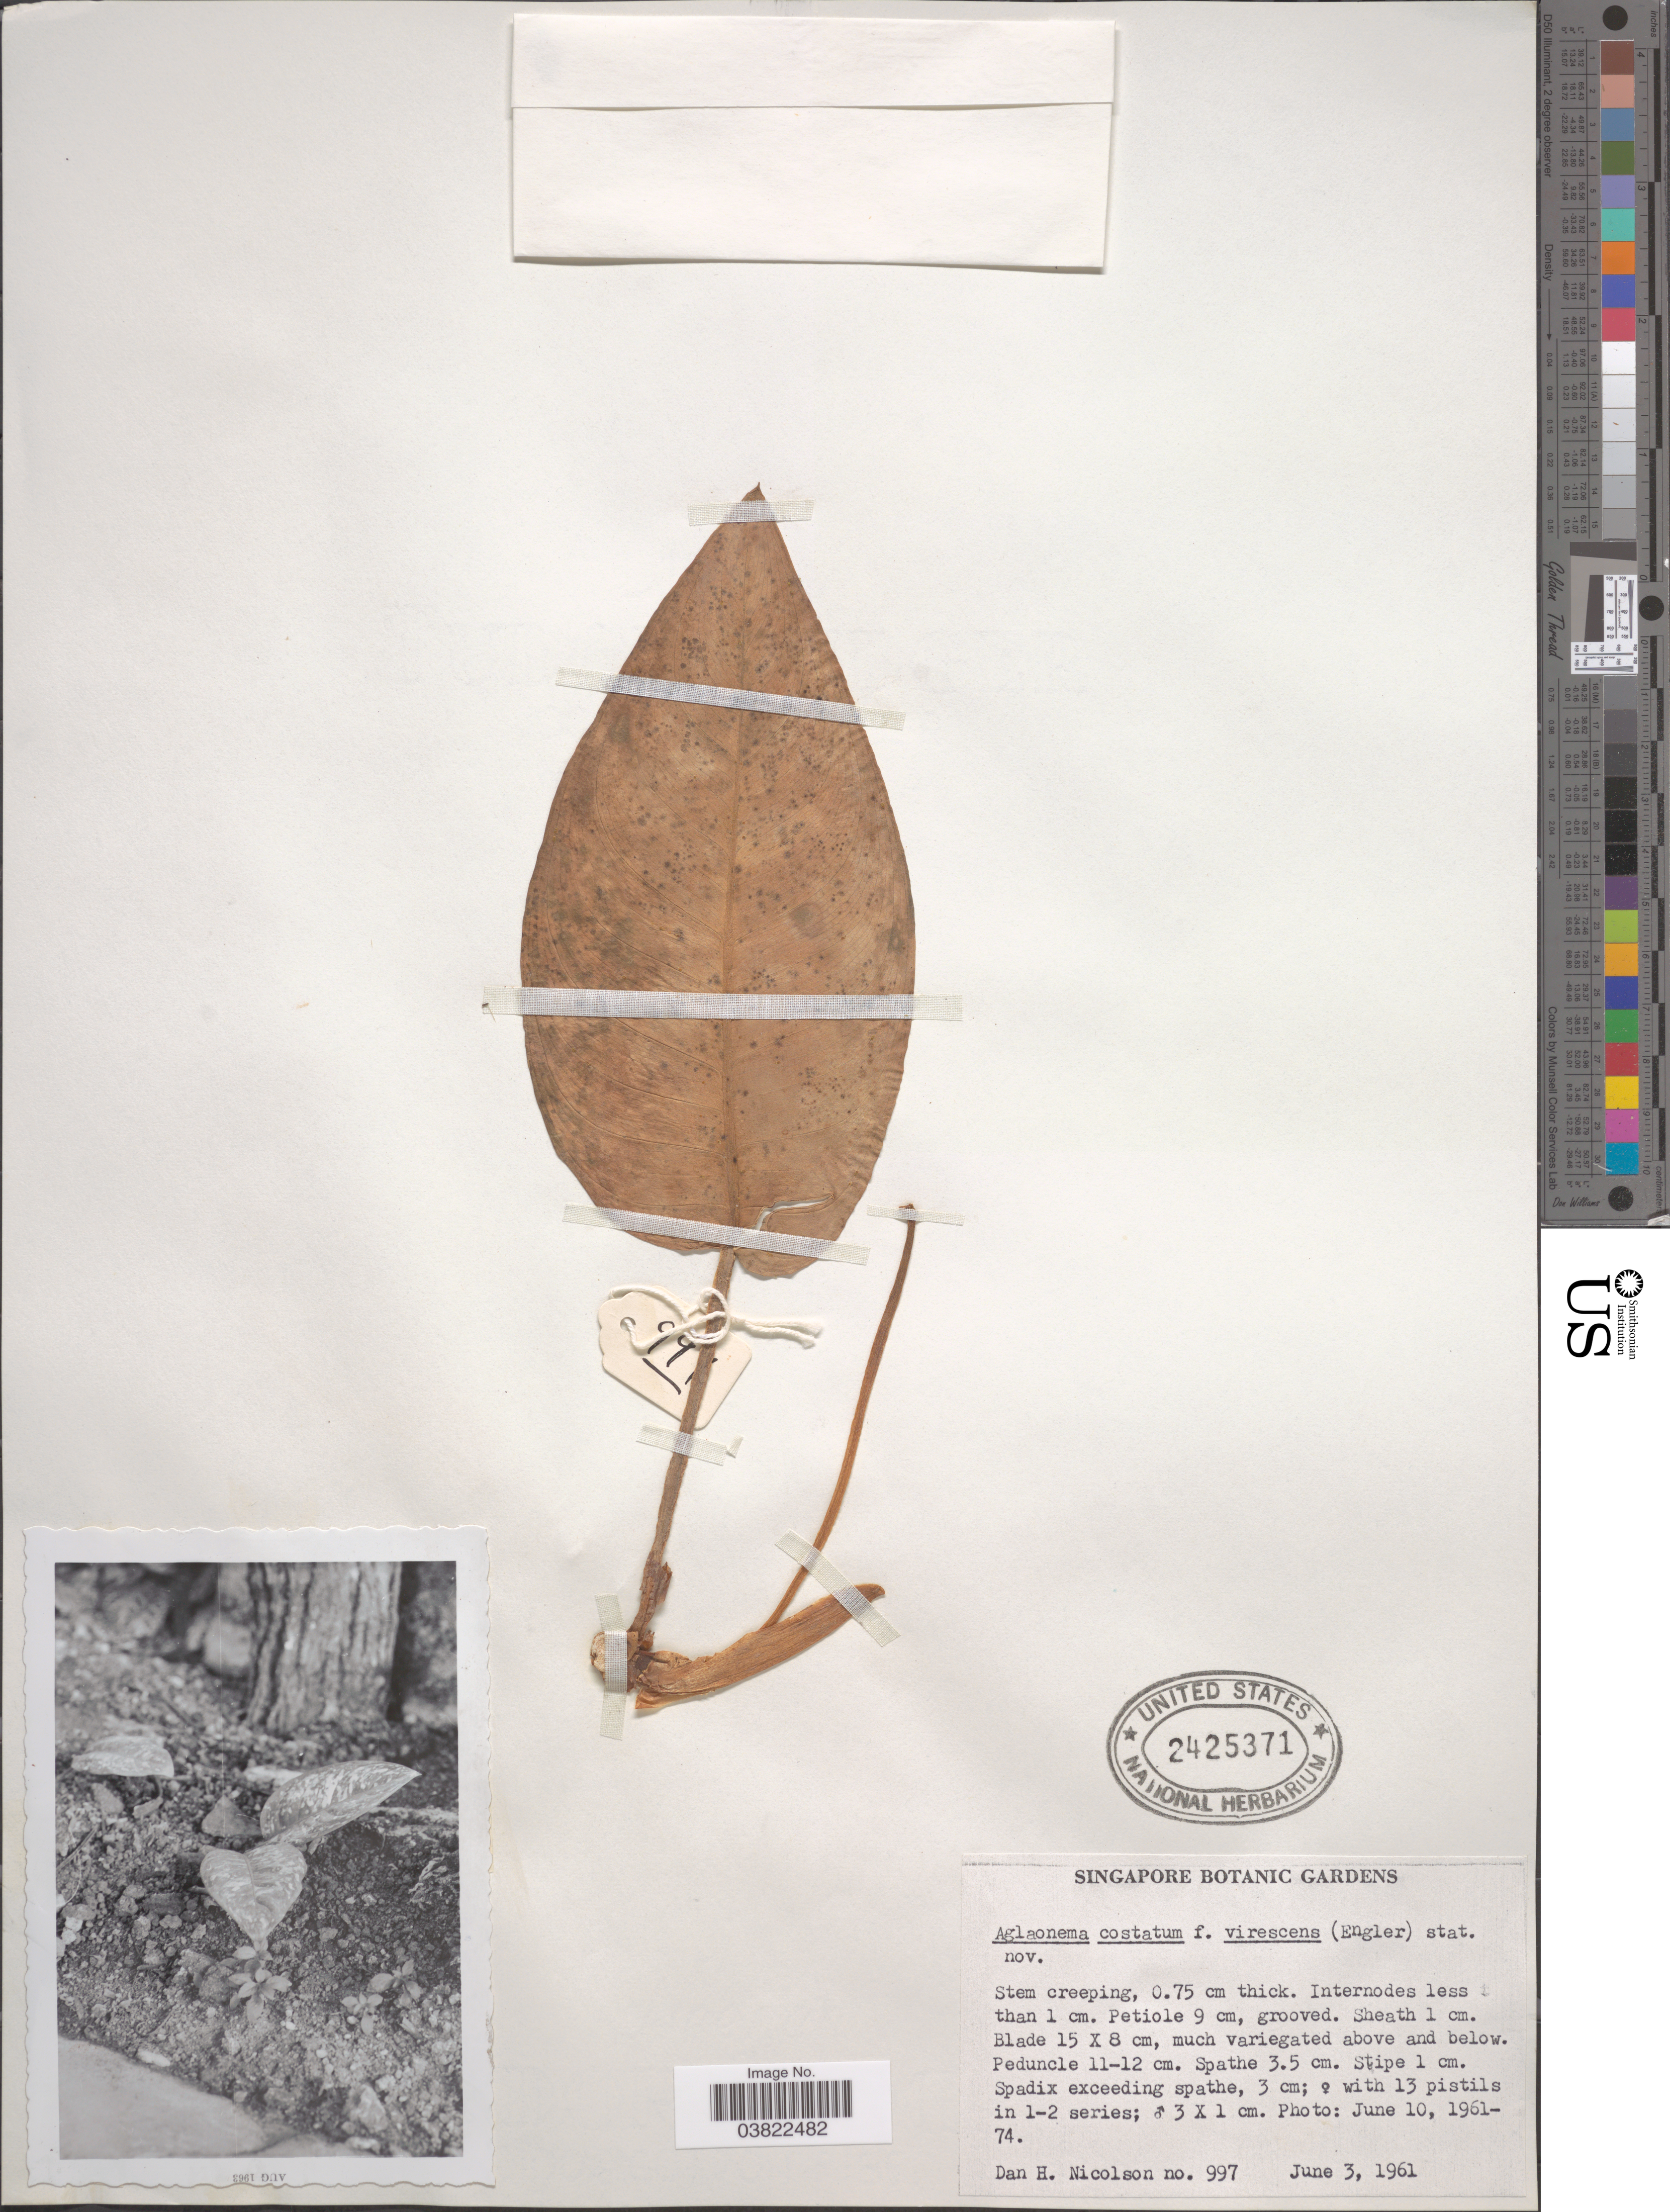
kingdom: Plantae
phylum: Tracheophyta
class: Liliopsida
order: Alismatales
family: Araceae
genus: Aglaonema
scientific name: Aglaonema costatum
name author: N.E. Br.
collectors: D. H. Nicolson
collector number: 997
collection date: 1961-06-03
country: Singapore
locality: Singapore Botanic Gardens.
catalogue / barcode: US 2425371